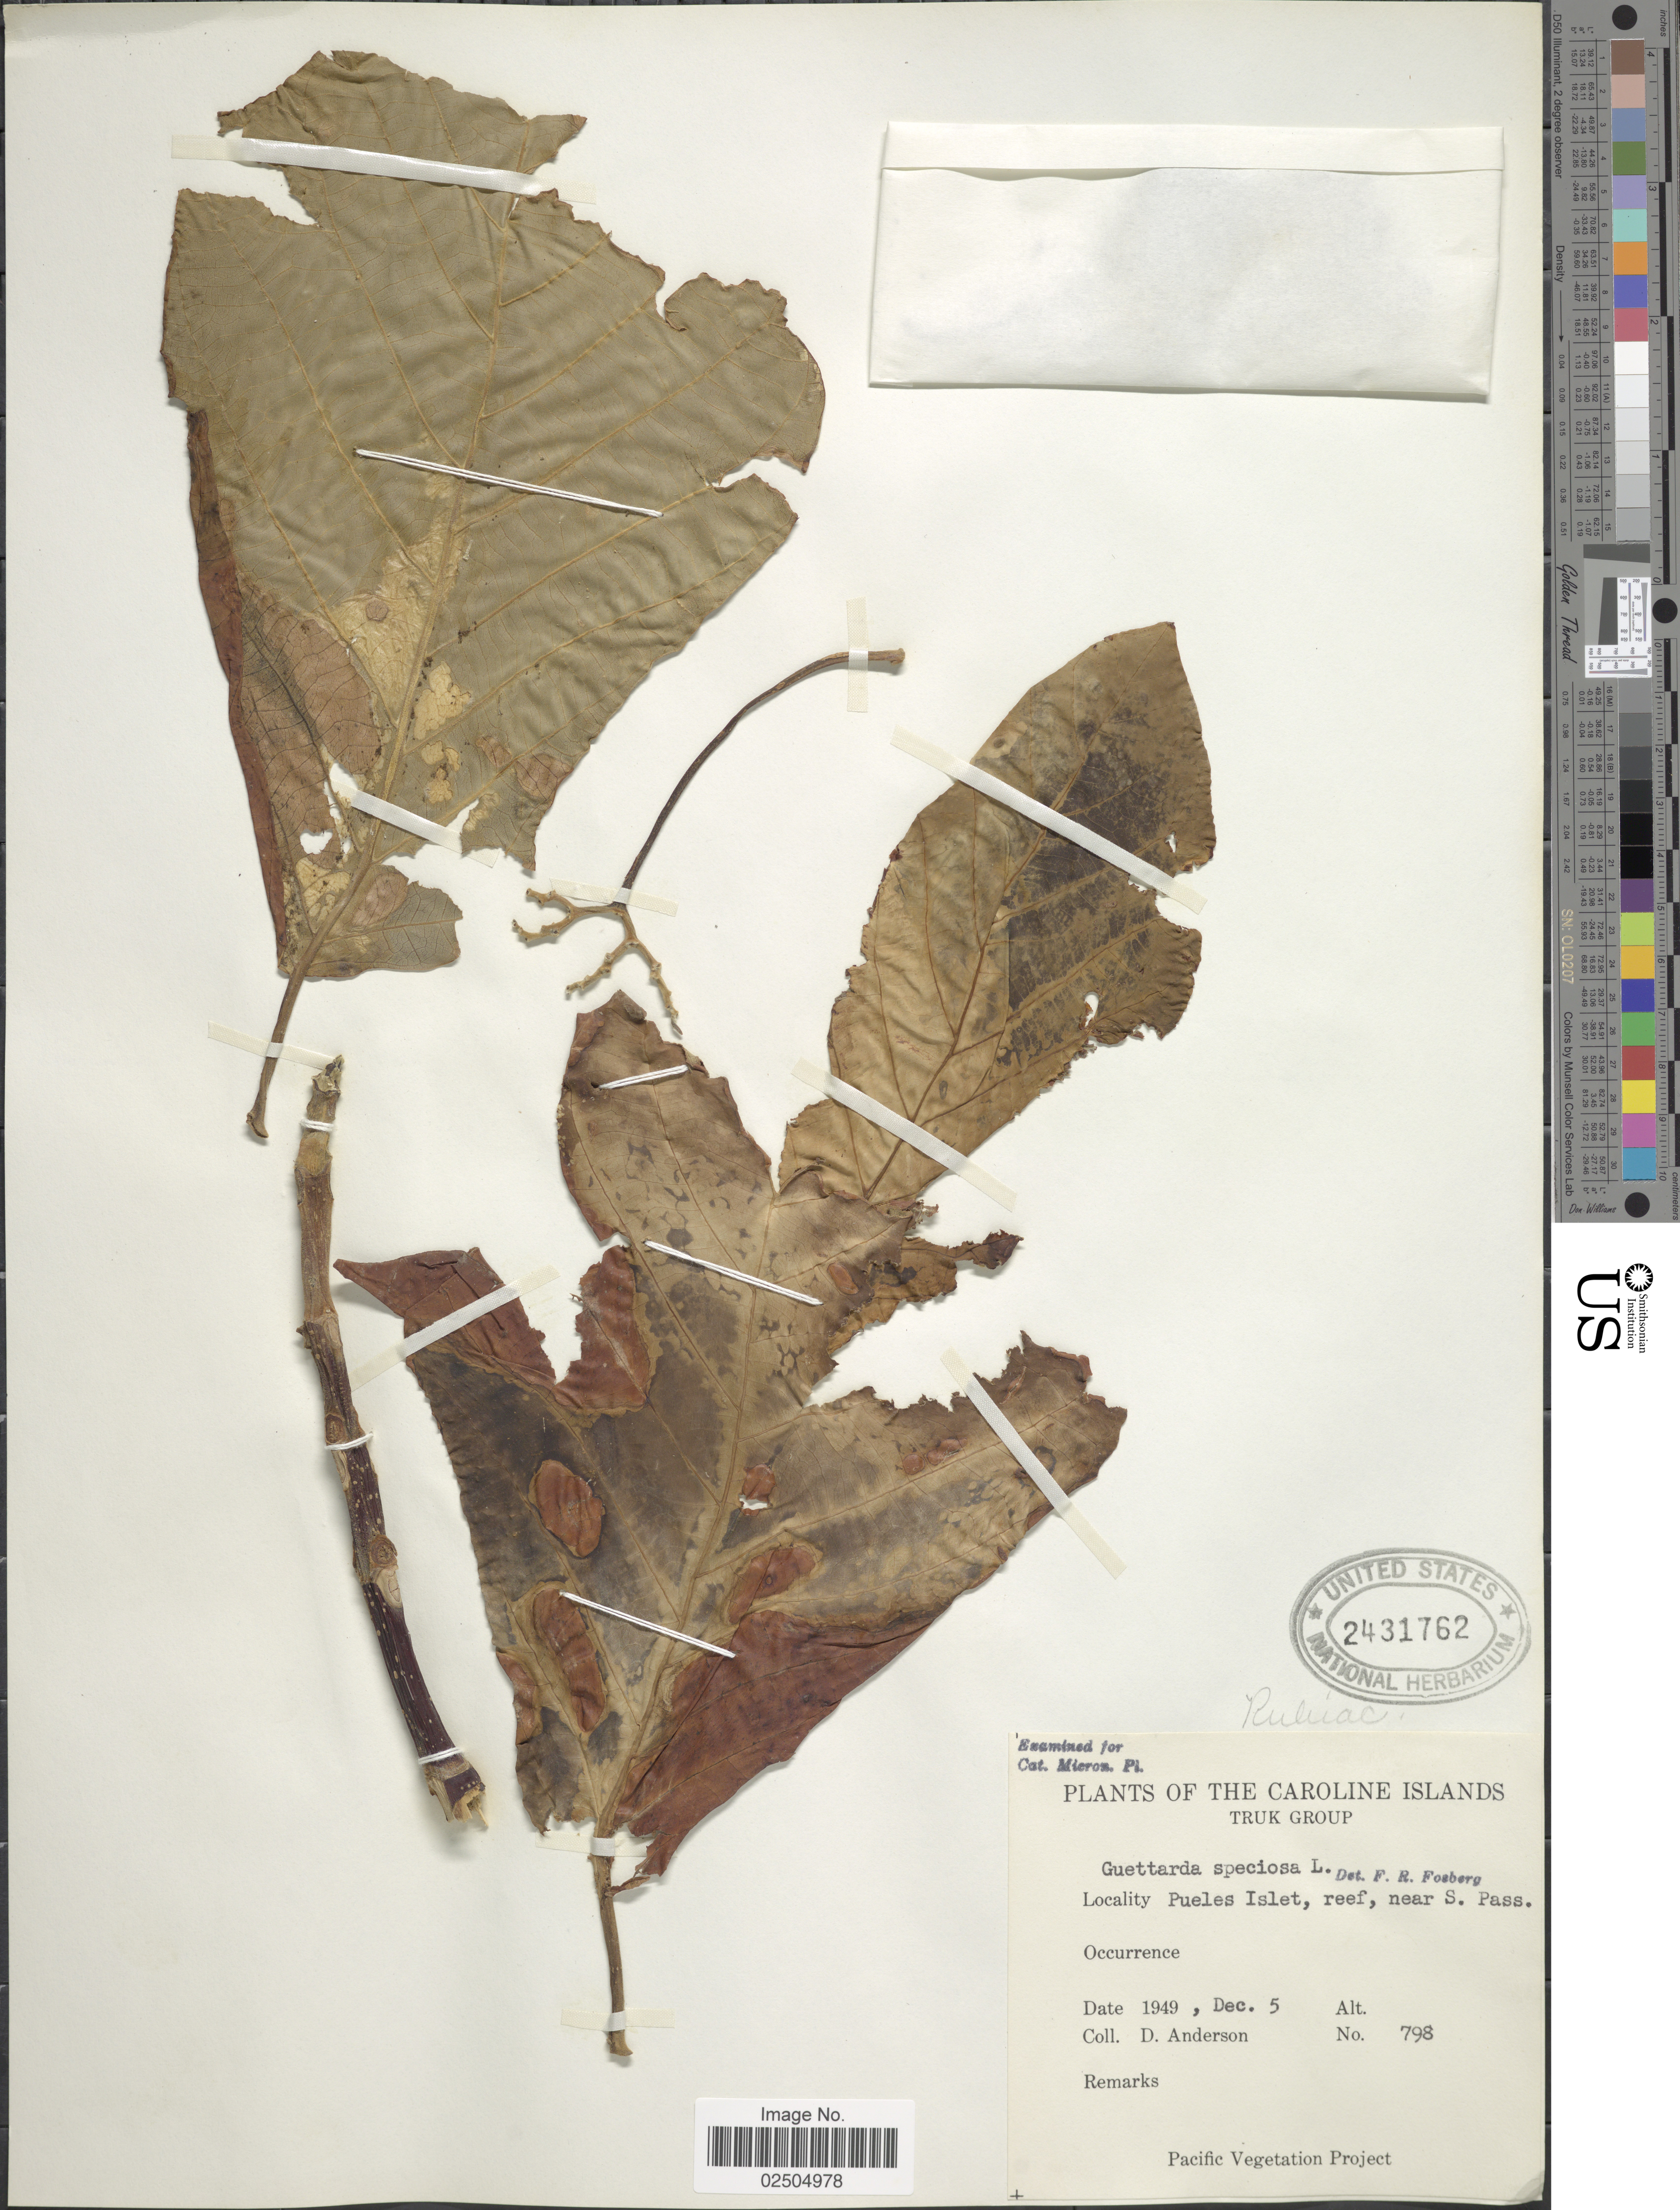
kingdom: Plantae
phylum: Tracheophyta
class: Magnoliopsida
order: Gentianales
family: Rubiaceae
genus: Guettarda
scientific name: Guettarda speciosa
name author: L.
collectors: D. Anderson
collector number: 798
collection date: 1949-12-05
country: Micronesia, Federated States of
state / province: Truk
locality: The Caroline Islands, Truk Group, Pueles Islet, reef, near S. Pass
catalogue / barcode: US 2431762